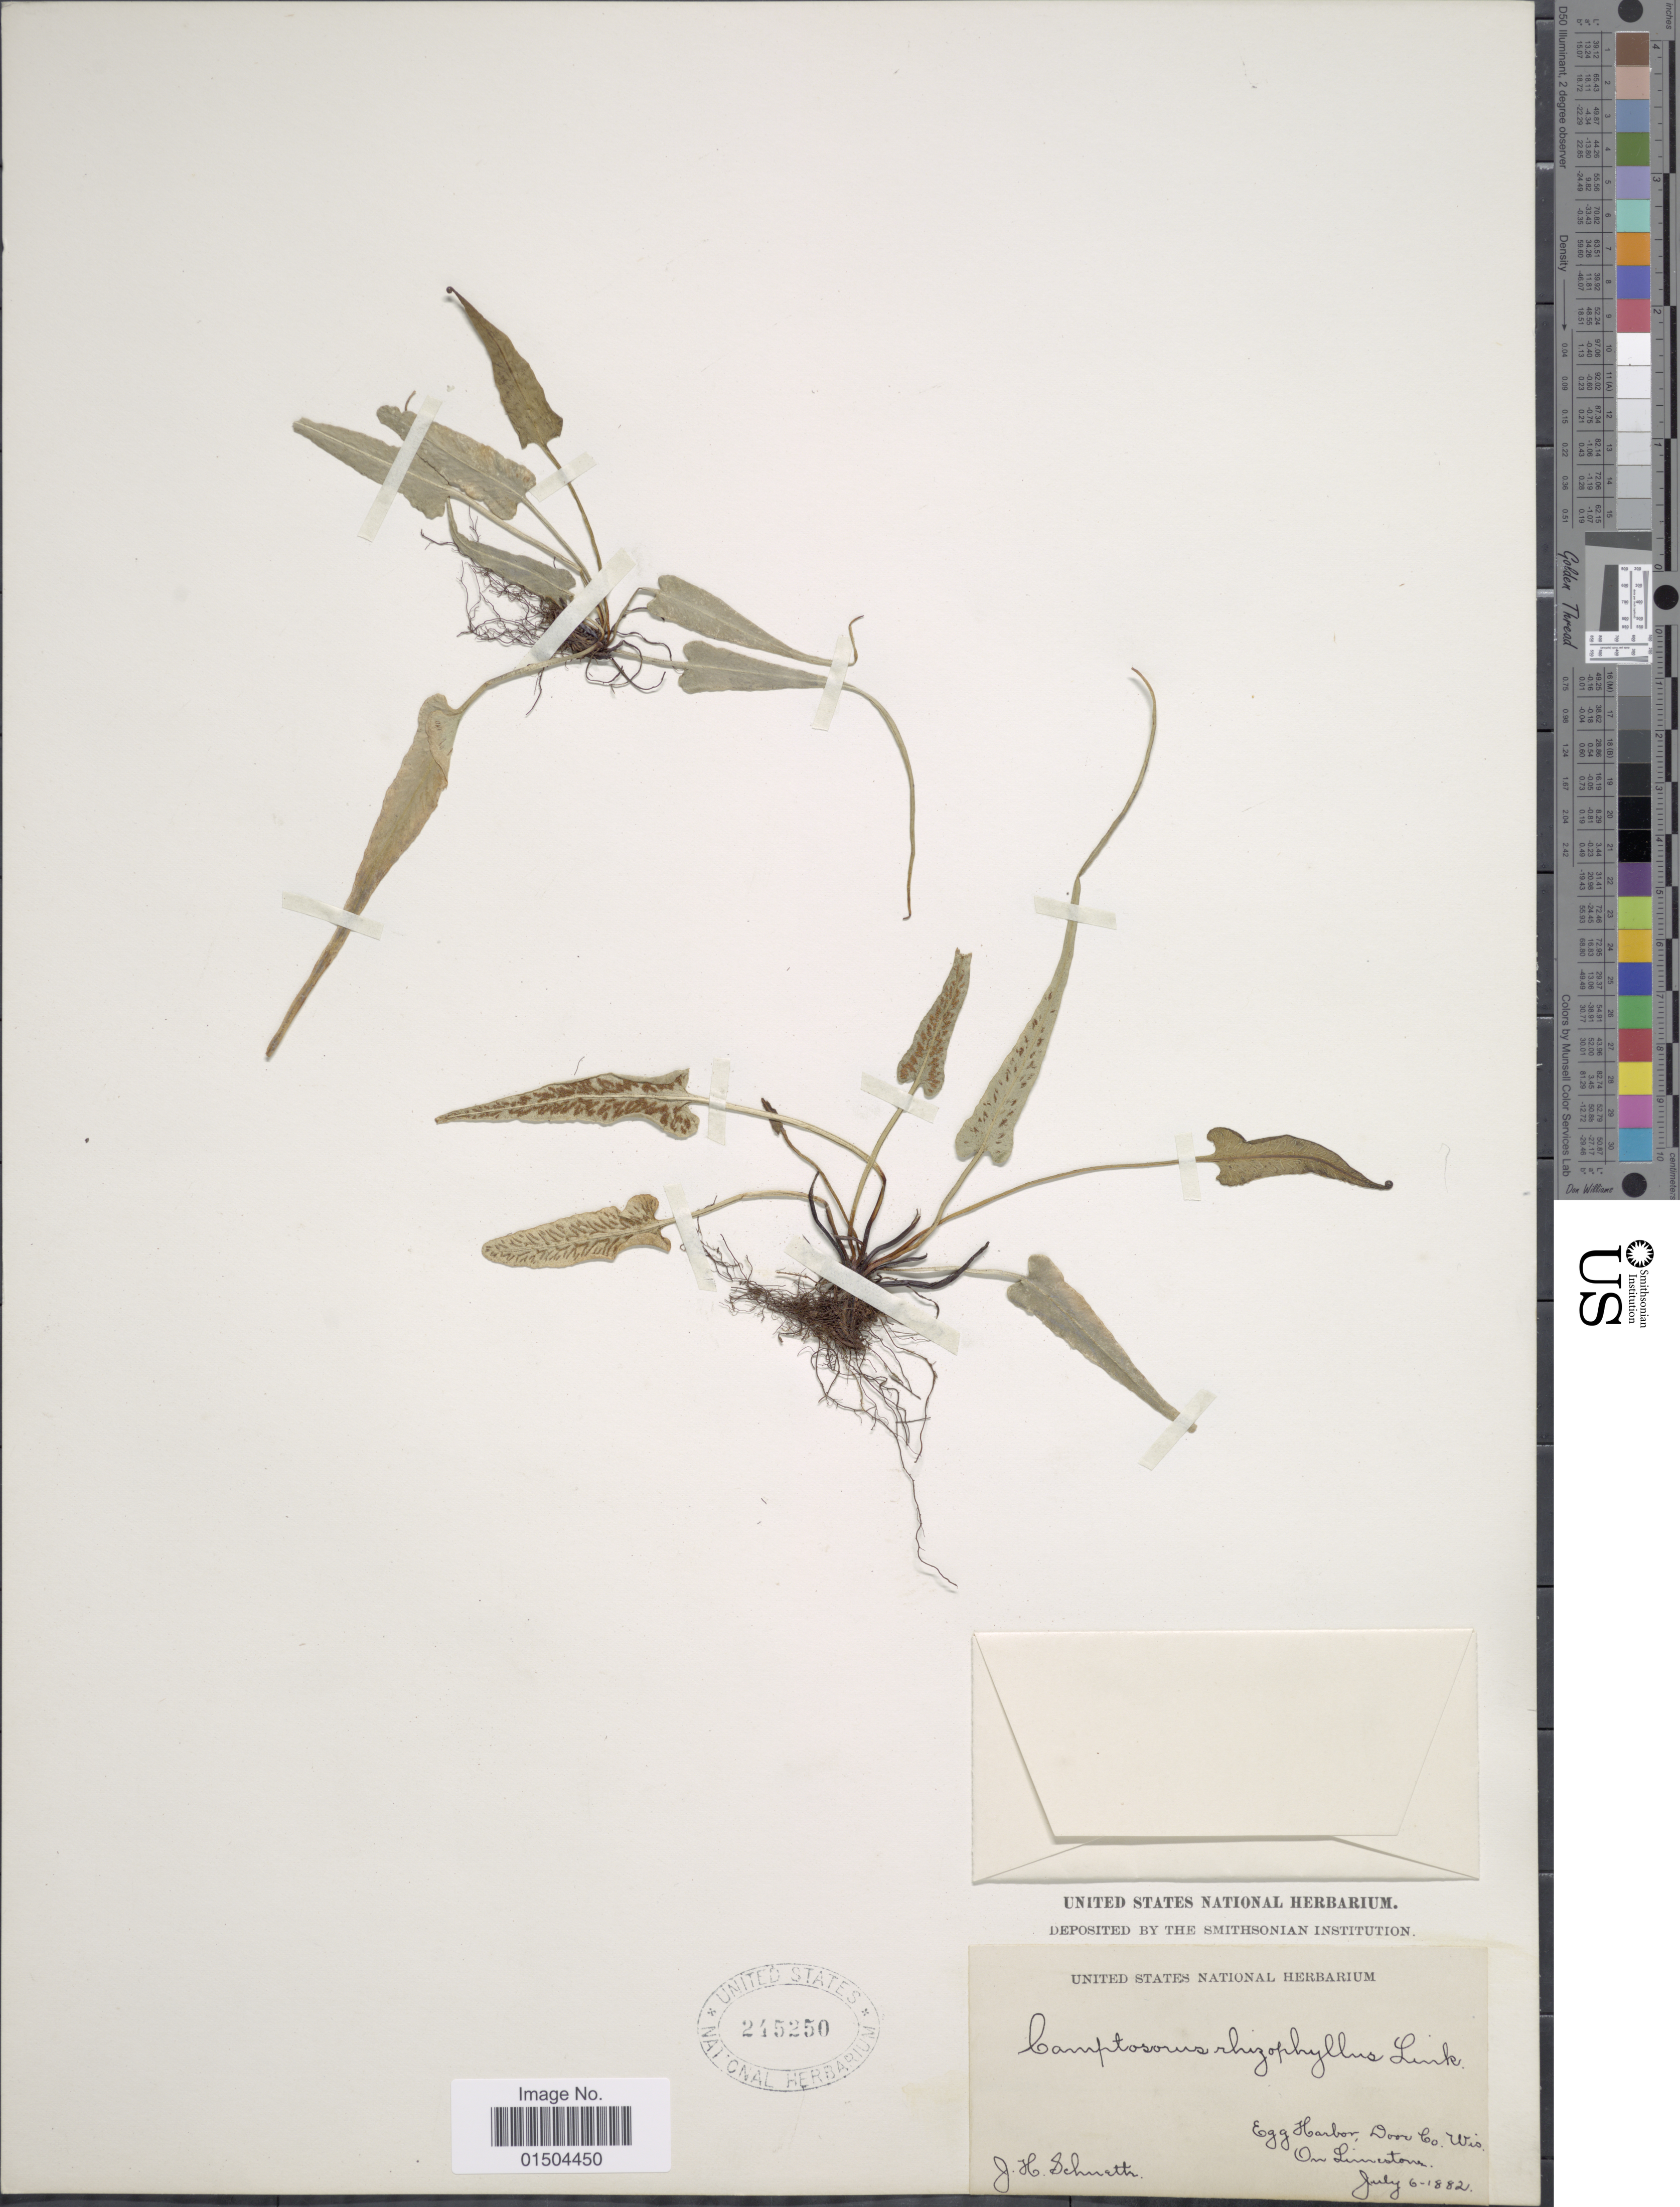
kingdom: Plantae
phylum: Tracheophyta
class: Polypodiopsida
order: Polypodiales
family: Aspleniaceae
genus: Asplenium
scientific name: Asplenium rhizophyllum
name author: L.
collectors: J. H. Schuette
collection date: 1882-07-06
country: United States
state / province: Wisconsin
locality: Egg Harbor, Door Co.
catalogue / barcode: US 245250